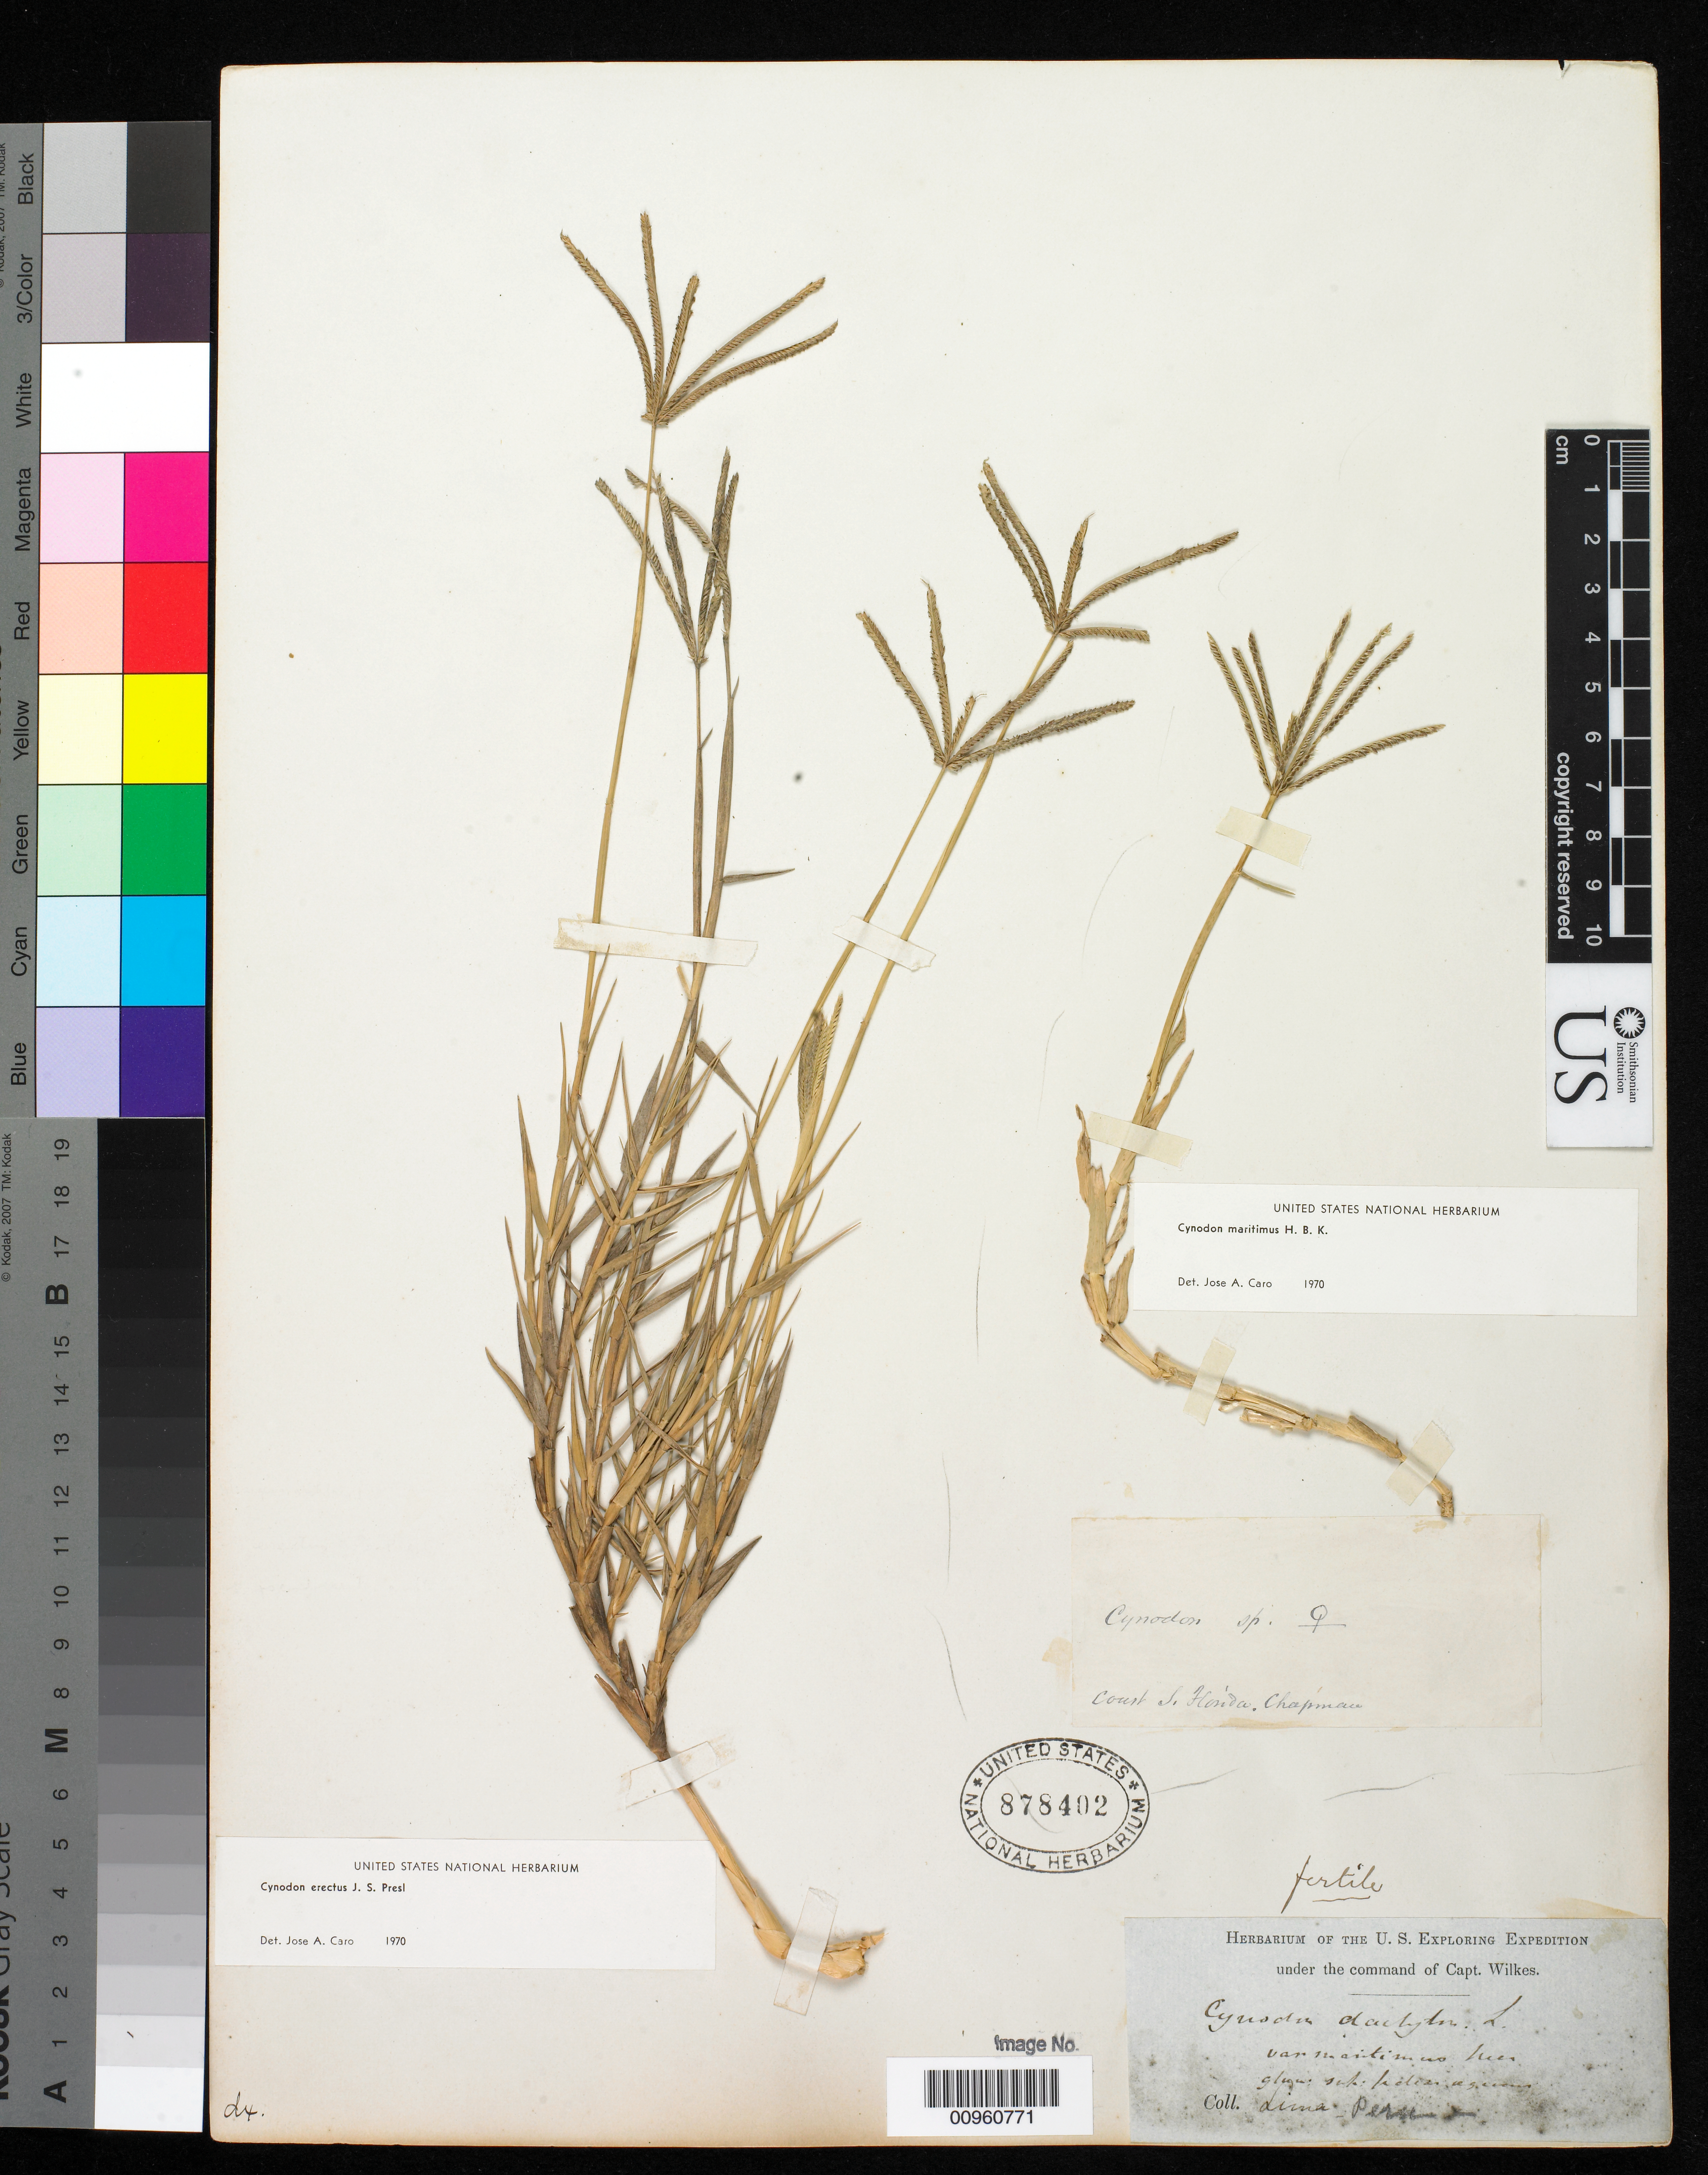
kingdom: Plantae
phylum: Tracheophyta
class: Liliopsida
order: Poales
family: Poaceae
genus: Cynodon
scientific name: Cynodon dactylon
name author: (L.) Pers.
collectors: Wilkes Explor. Exped.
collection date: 1838/1842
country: French Polynesia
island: Tahiti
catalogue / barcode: US 878402